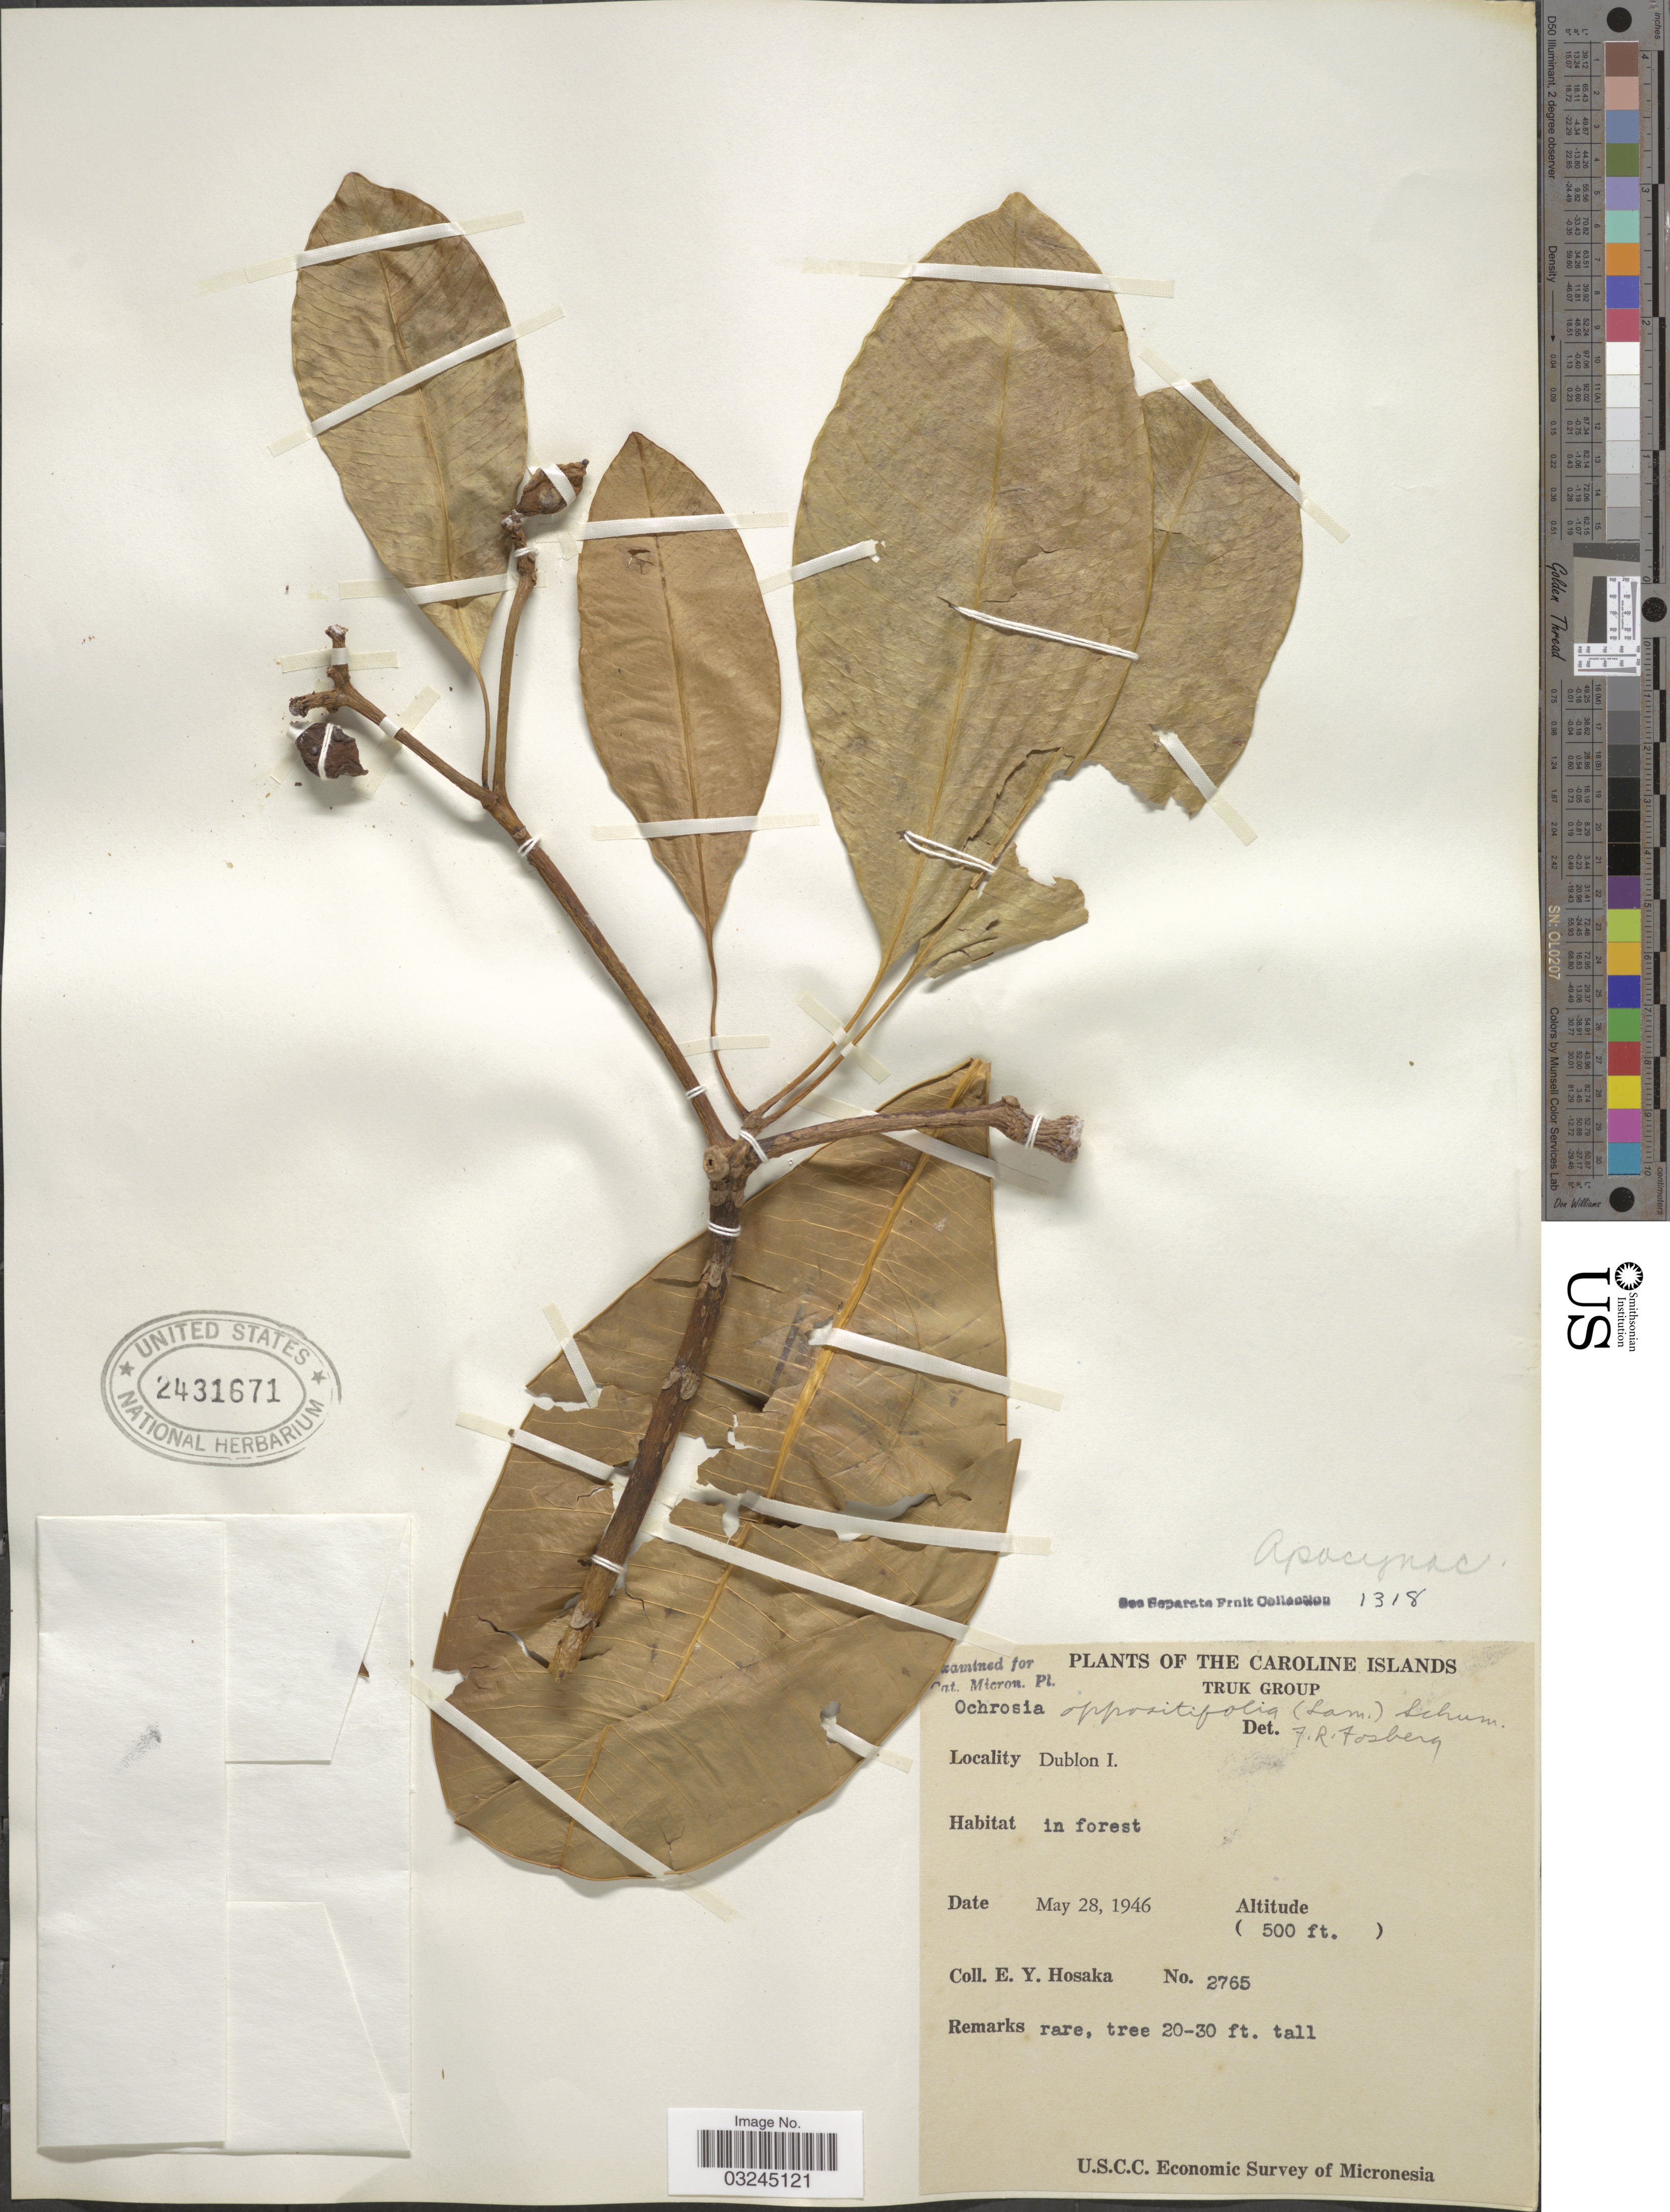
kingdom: Plantae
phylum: Tracheophyta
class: Magnoliopsida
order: Gentianales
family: Apocynaceae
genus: Ochrosia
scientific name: Ochrosia oppositifolia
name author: (Lam.) K. Schum.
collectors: E. Y. Hosaka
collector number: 2765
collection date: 1946-05-28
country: Micronesia, Federated States of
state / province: Truk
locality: The Caroline Islands. Truk Group. Dublon I.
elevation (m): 152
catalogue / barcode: US 2431671